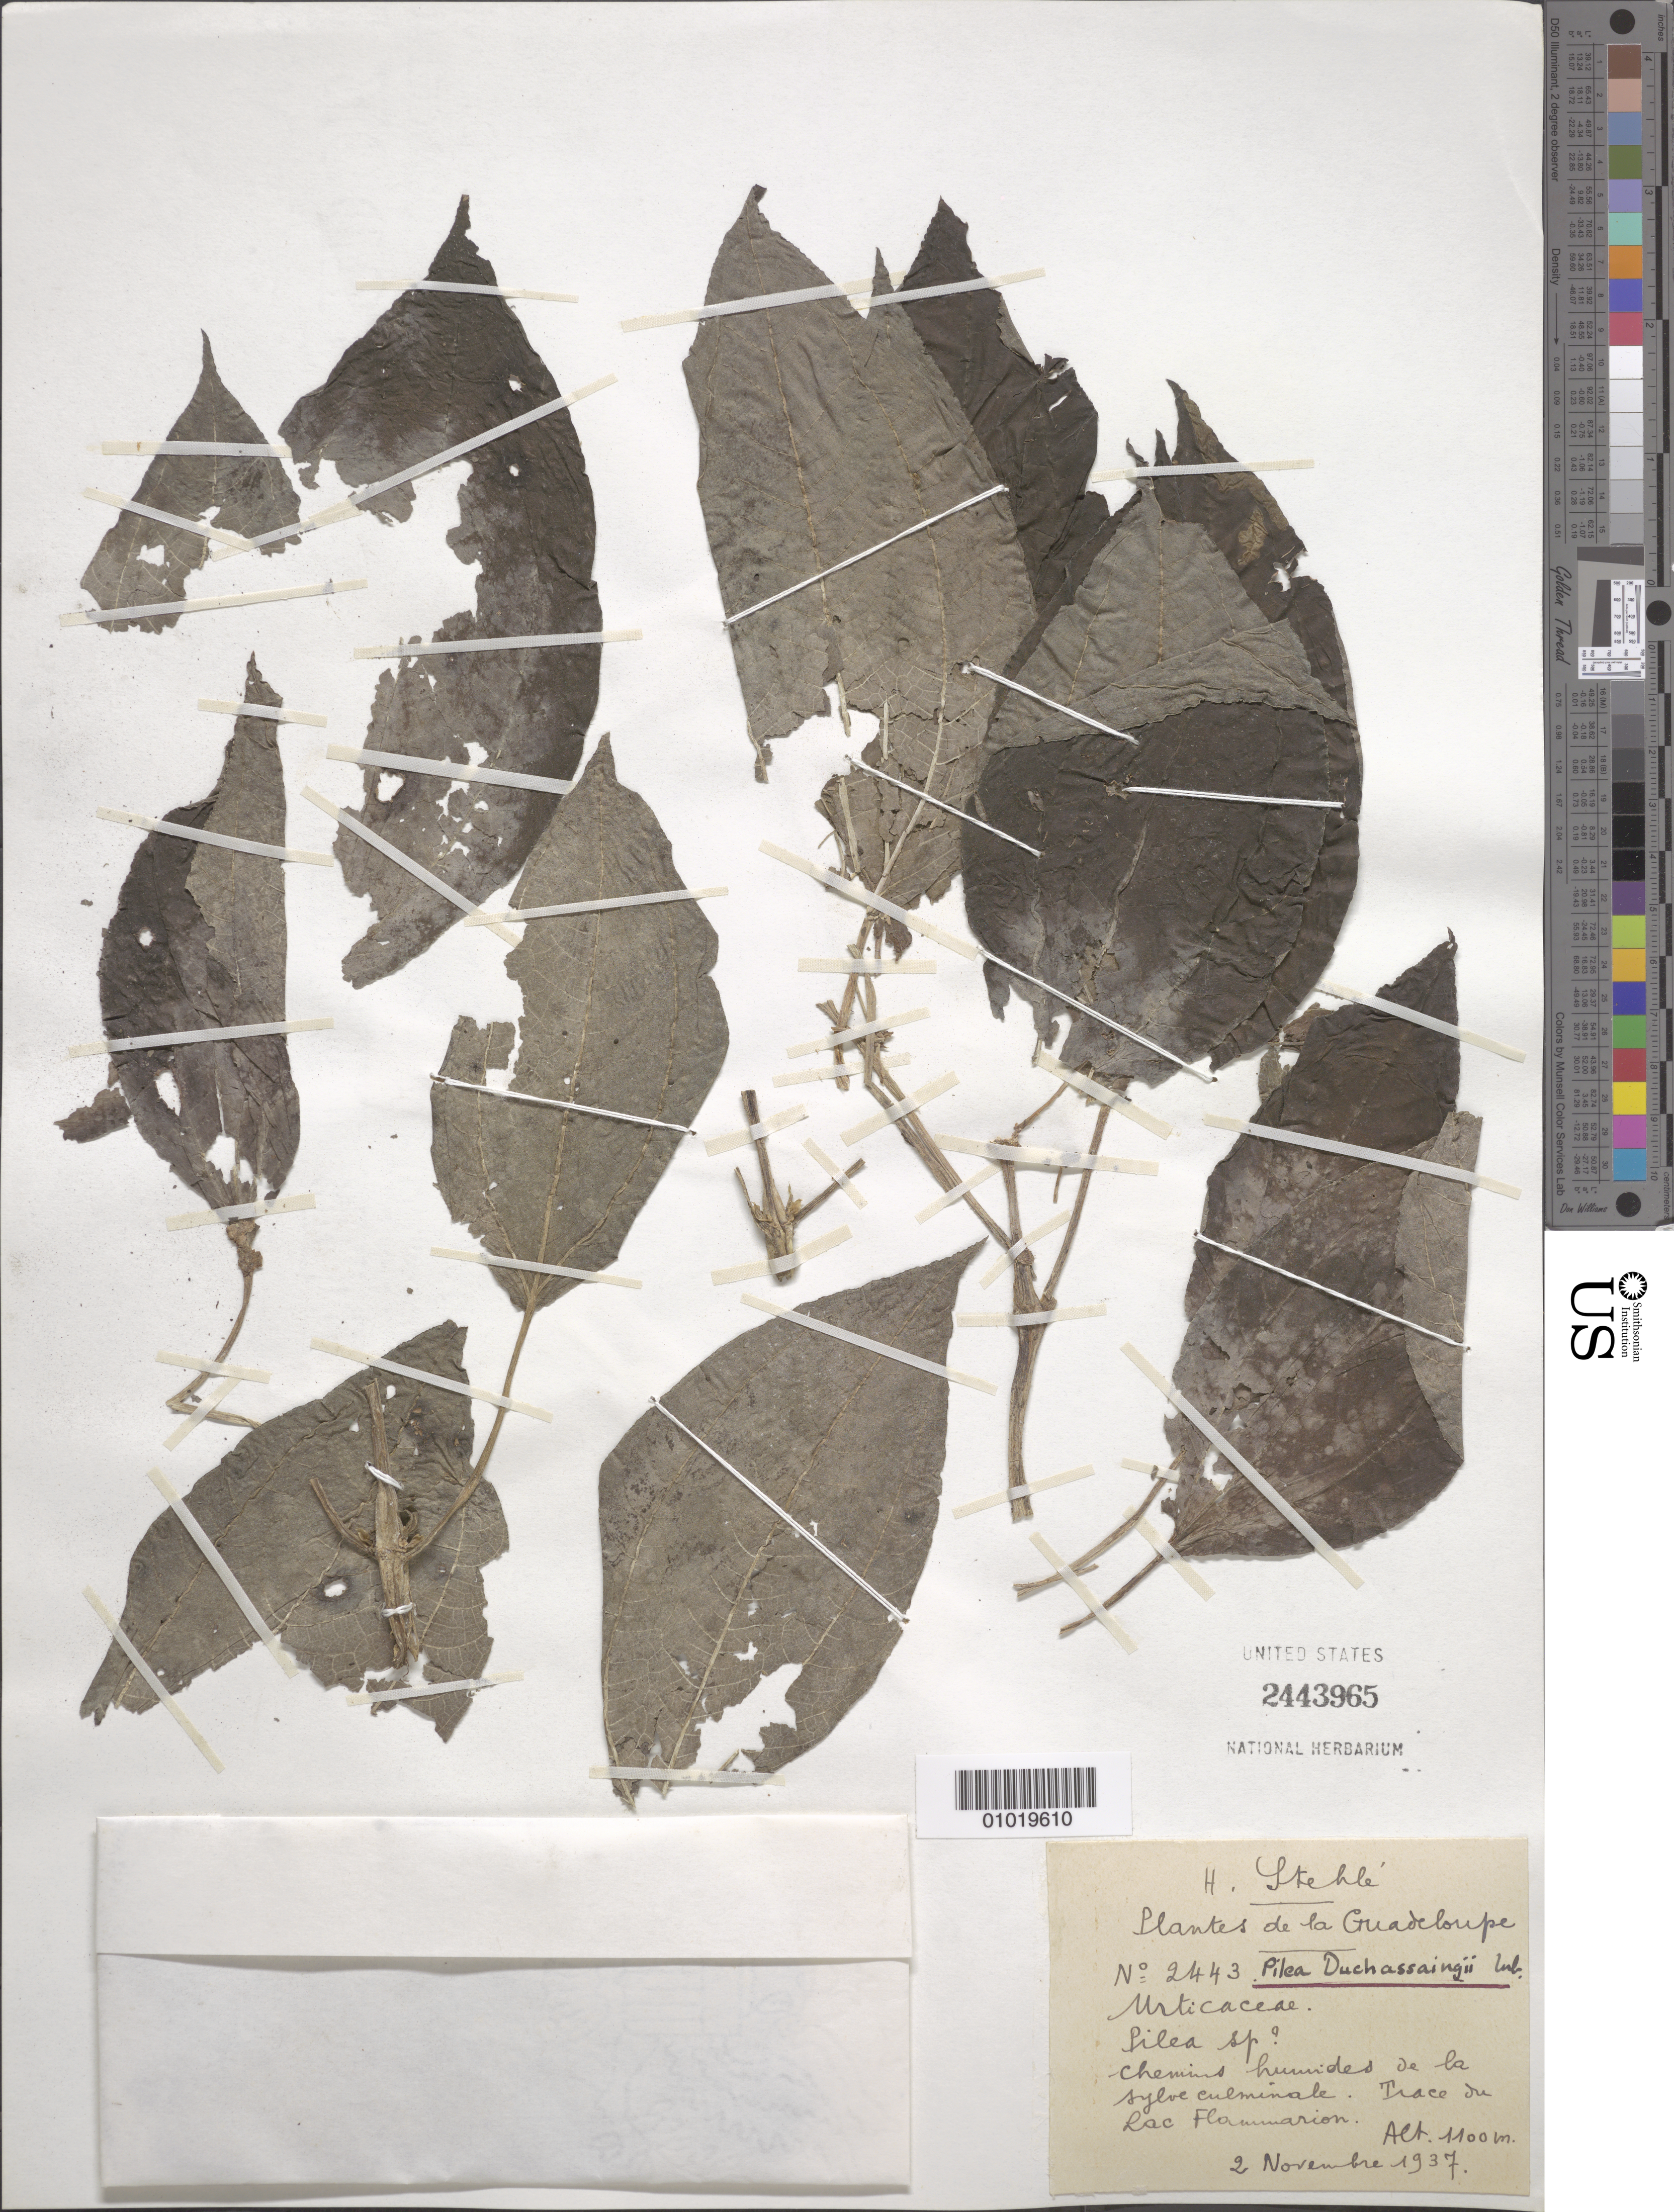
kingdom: Plantae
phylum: Tracheophyta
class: Magnoliopsida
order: Rosales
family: Urticaceae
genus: Pilea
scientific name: Pilea duchassaingii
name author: Urb.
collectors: H. Stehlé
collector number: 2443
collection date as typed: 02 Nov 1937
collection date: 1937-11-02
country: Guadeloupe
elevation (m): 1100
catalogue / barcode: US 2443965